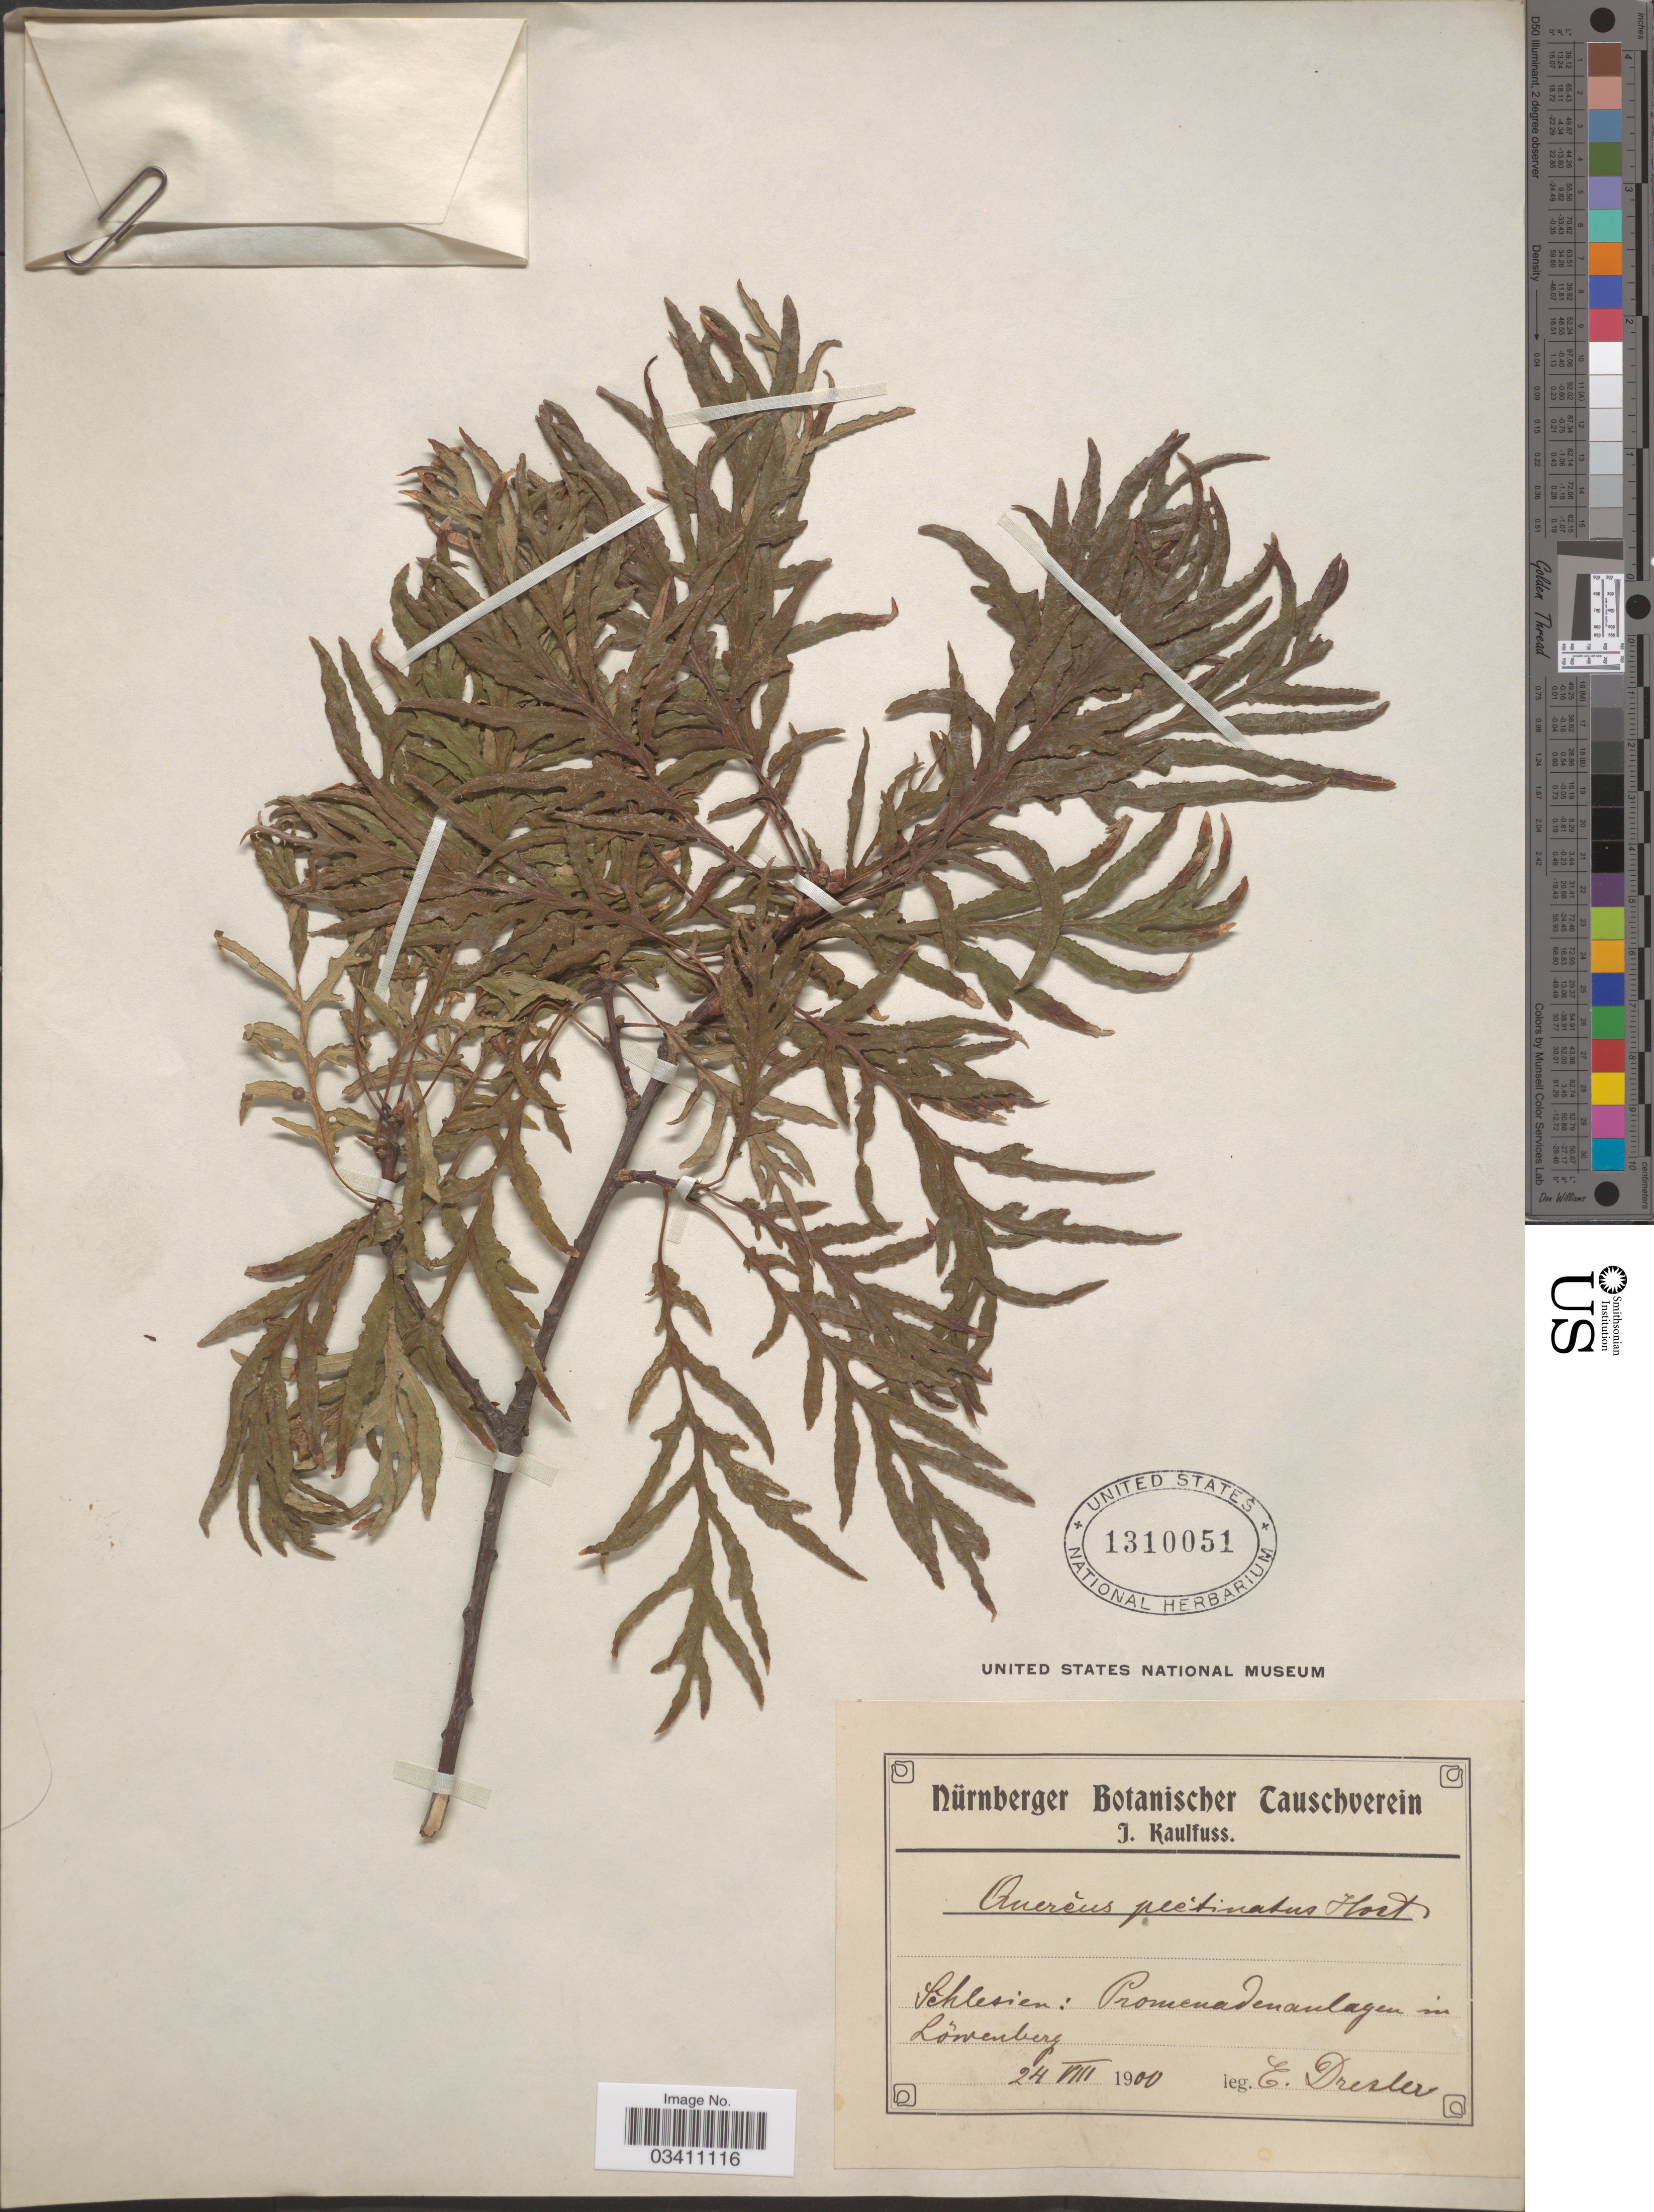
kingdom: Plantae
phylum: Tracheophyta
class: Magnoliopsida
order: Fagales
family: Fagaceae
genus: Quercus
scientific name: Quercus pectinata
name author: K. Koch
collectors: E. Dresler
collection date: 1900-08-24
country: Poland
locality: Schlesien: Promenadenanlagen in Lôwenberg.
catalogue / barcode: US 1310051